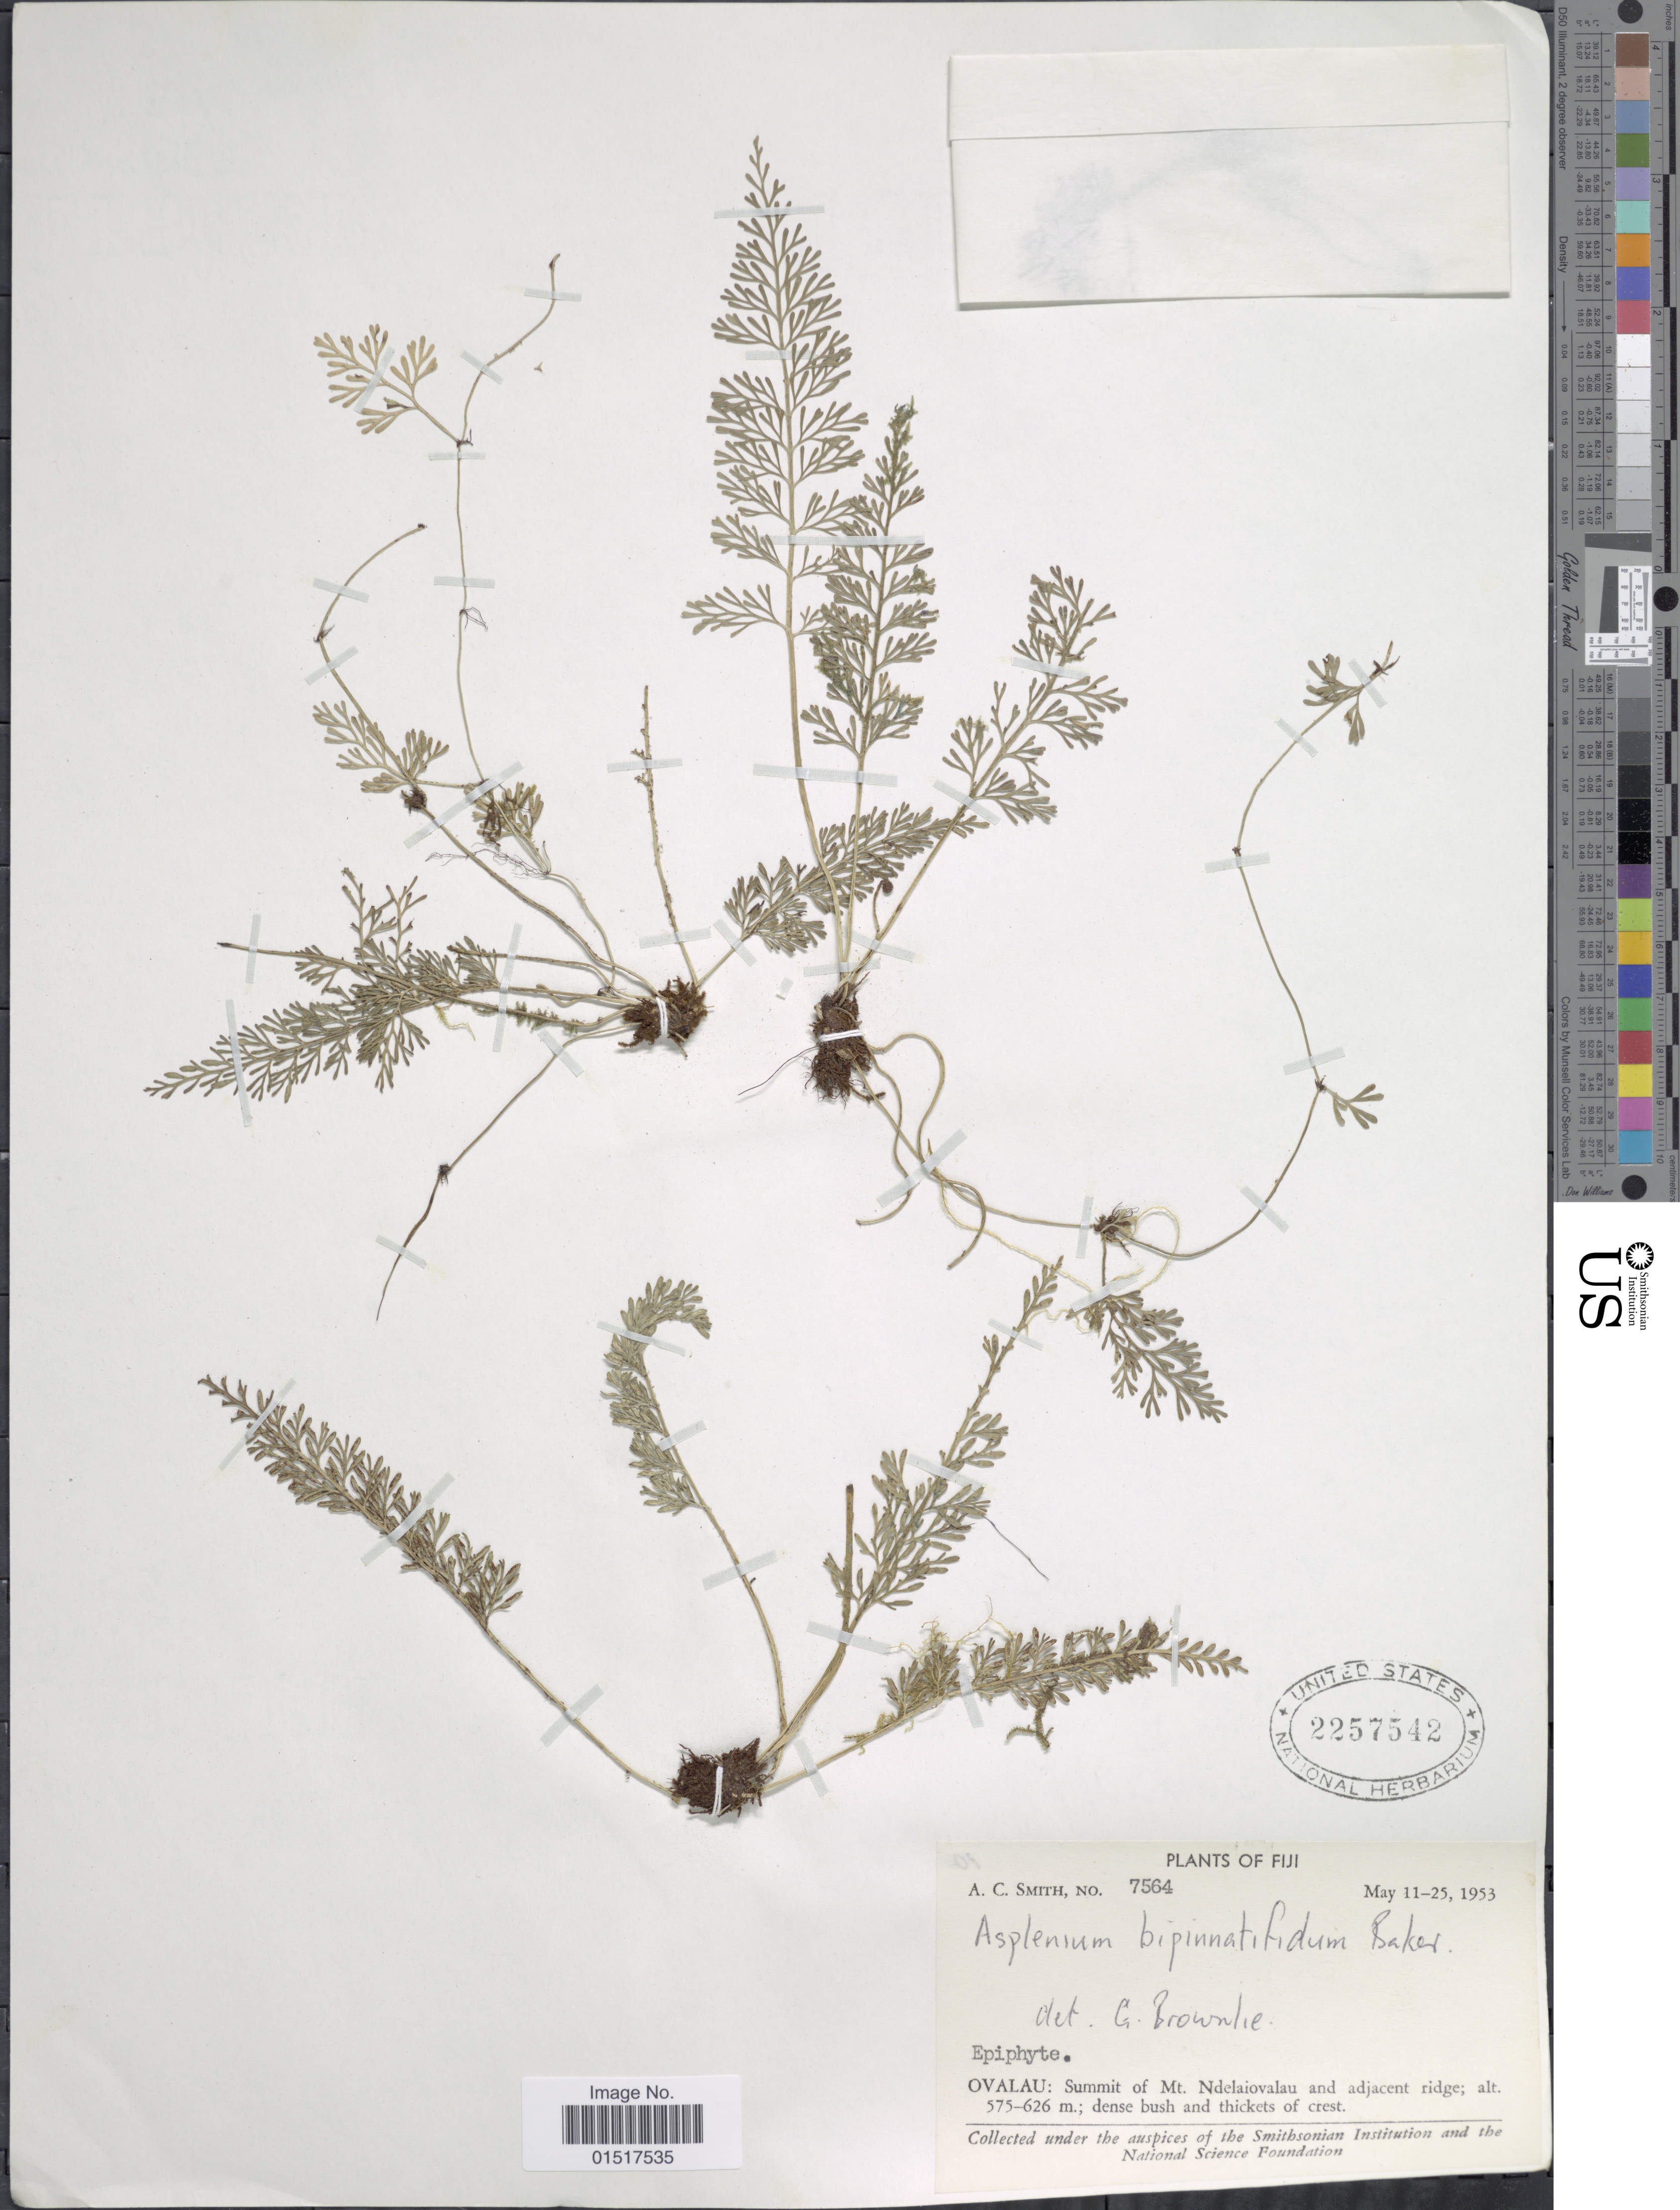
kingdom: Plantae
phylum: Tracheophyta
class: Polypodiopsida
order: Polypodiales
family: Aspleniaceae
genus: Asplenium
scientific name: Asplenium bipinnatifidum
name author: Baker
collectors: A. C. Smith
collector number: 7564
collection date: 1953-05-11/1953-05-25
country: Fiji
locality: Ovalau: Summit of Mt. Ndelaiovalau and adjacent ridge.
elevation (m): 575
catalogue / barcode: US 2257542